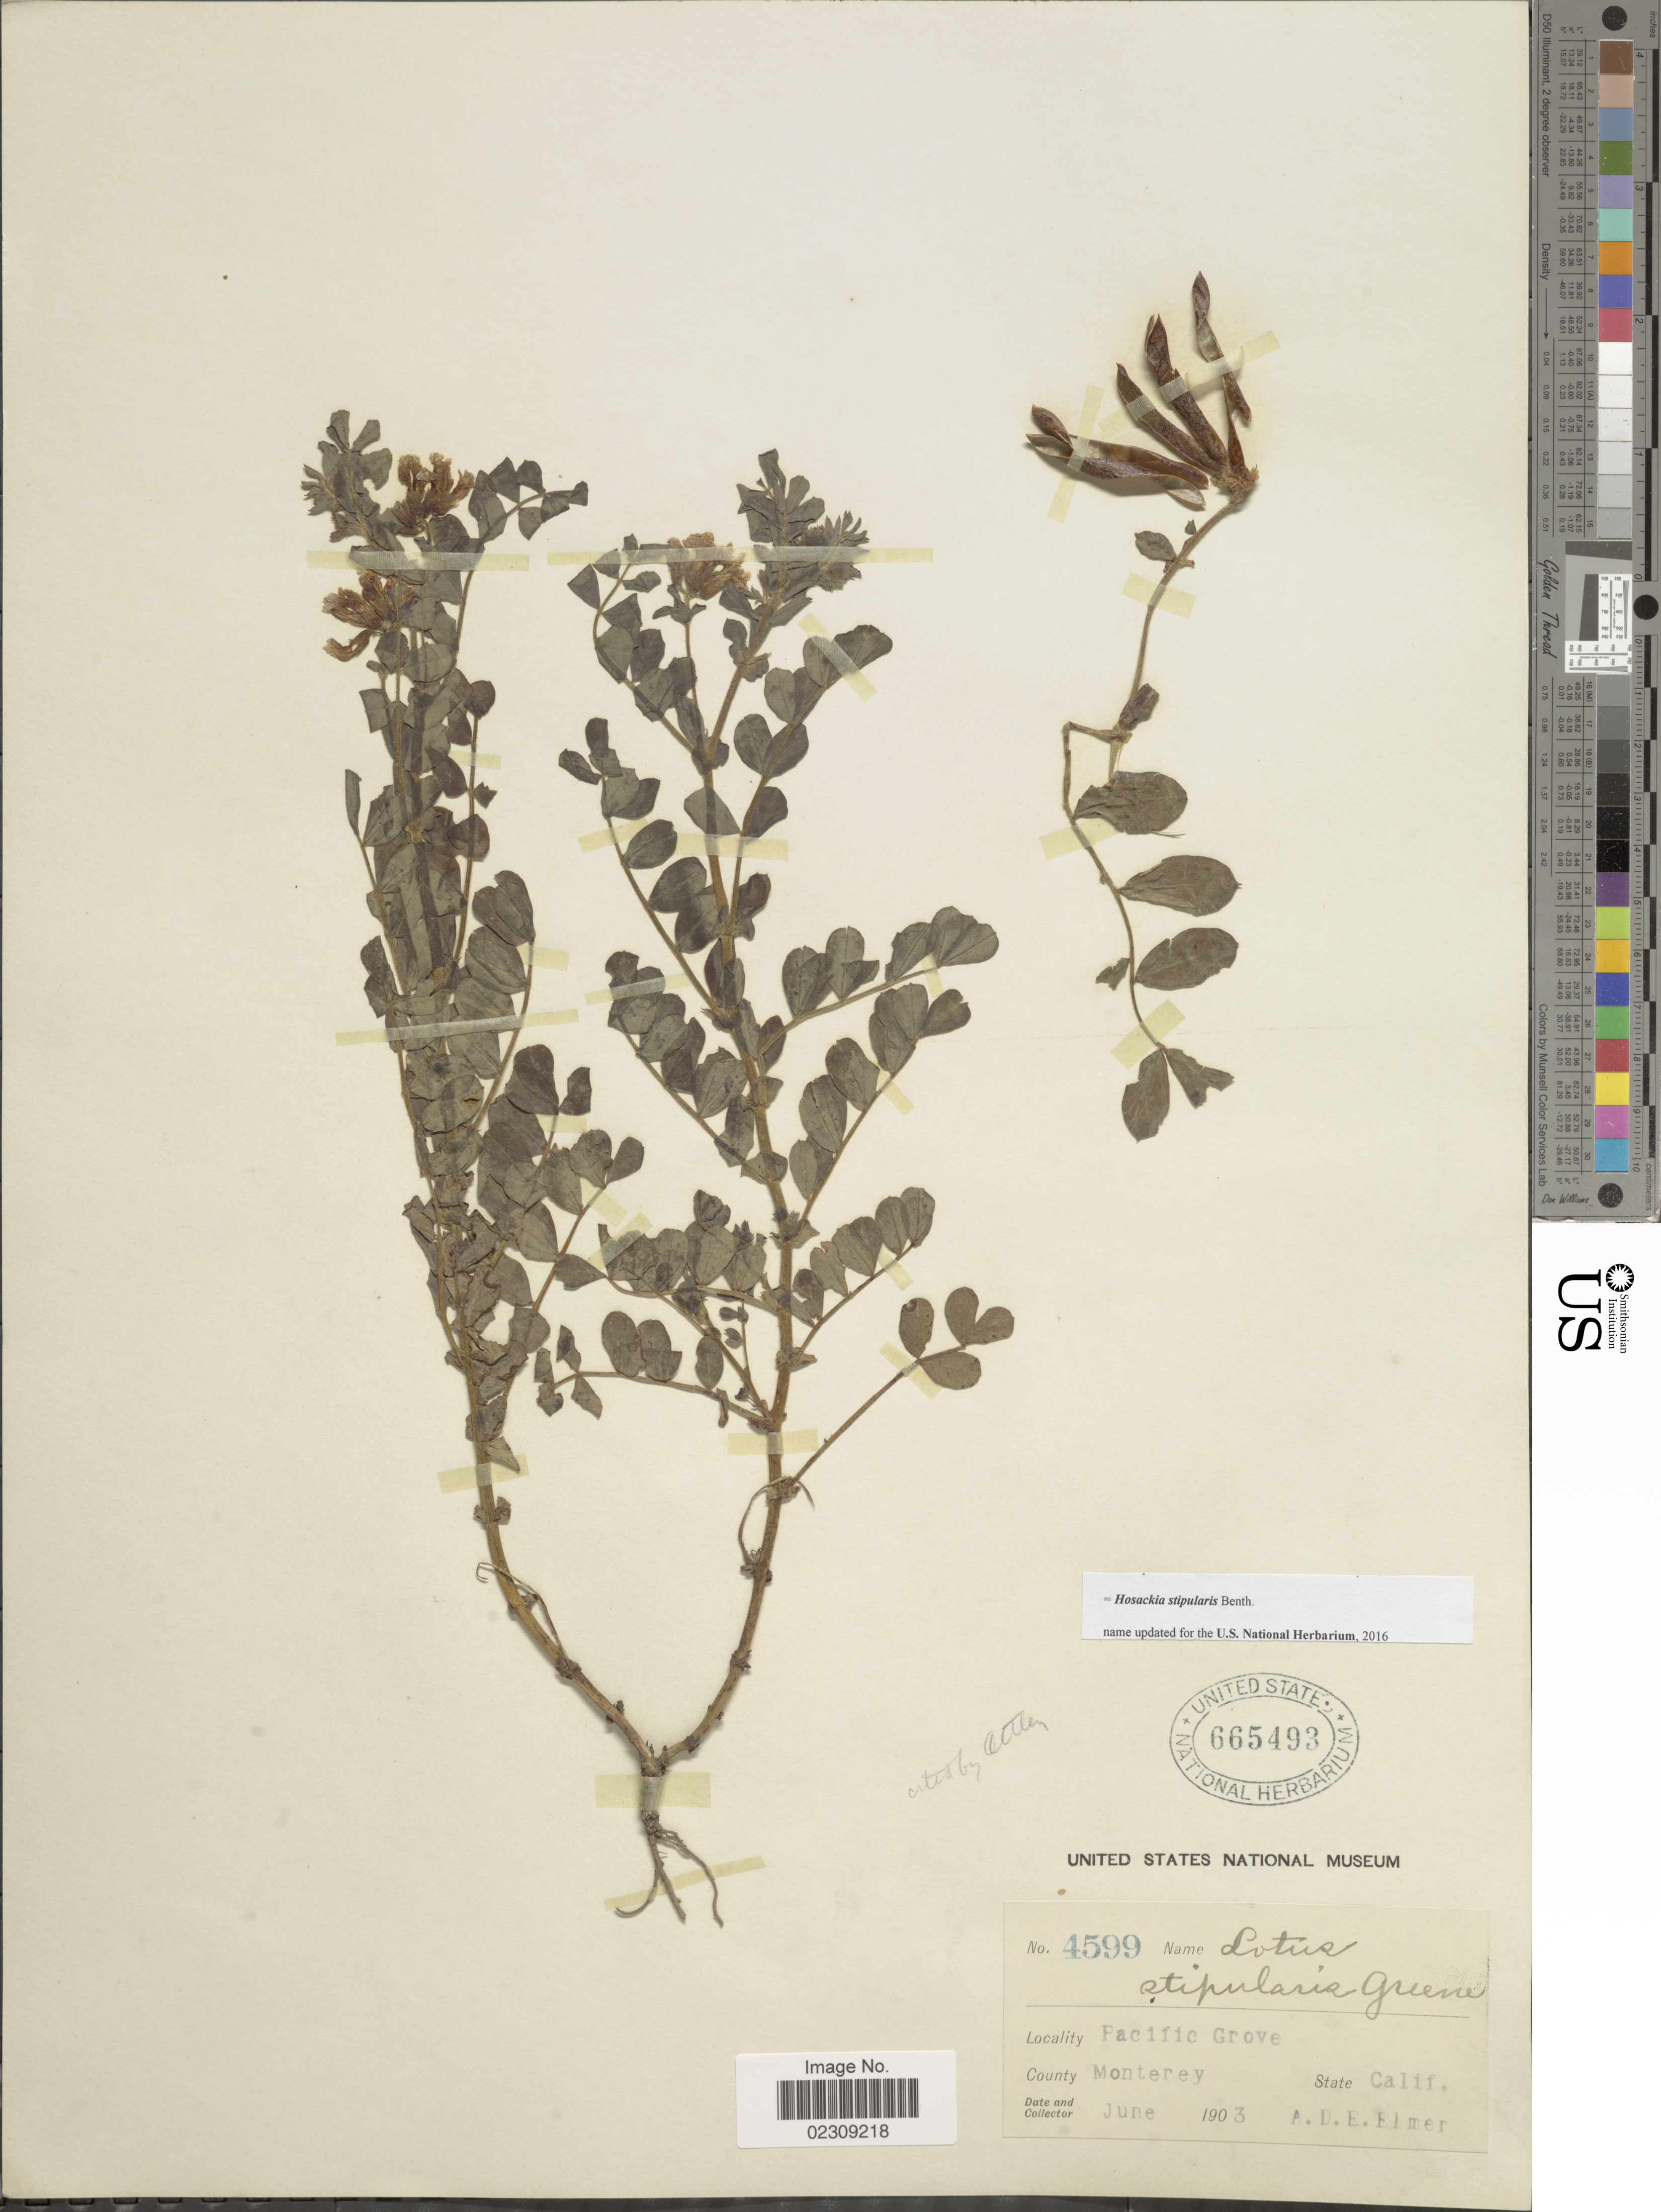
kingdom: Plantae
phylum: Tracheophyta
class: Magnoliopsida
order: Fabales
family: Fabaceae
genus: Hosackia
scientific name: Hosackia stipularis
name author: Benth.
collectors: A. D. E. Elmer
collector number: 4599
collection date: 1903-06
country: United States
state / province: California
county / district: Monterey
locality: Pacific Grove, Monterey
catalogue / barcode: US 665493